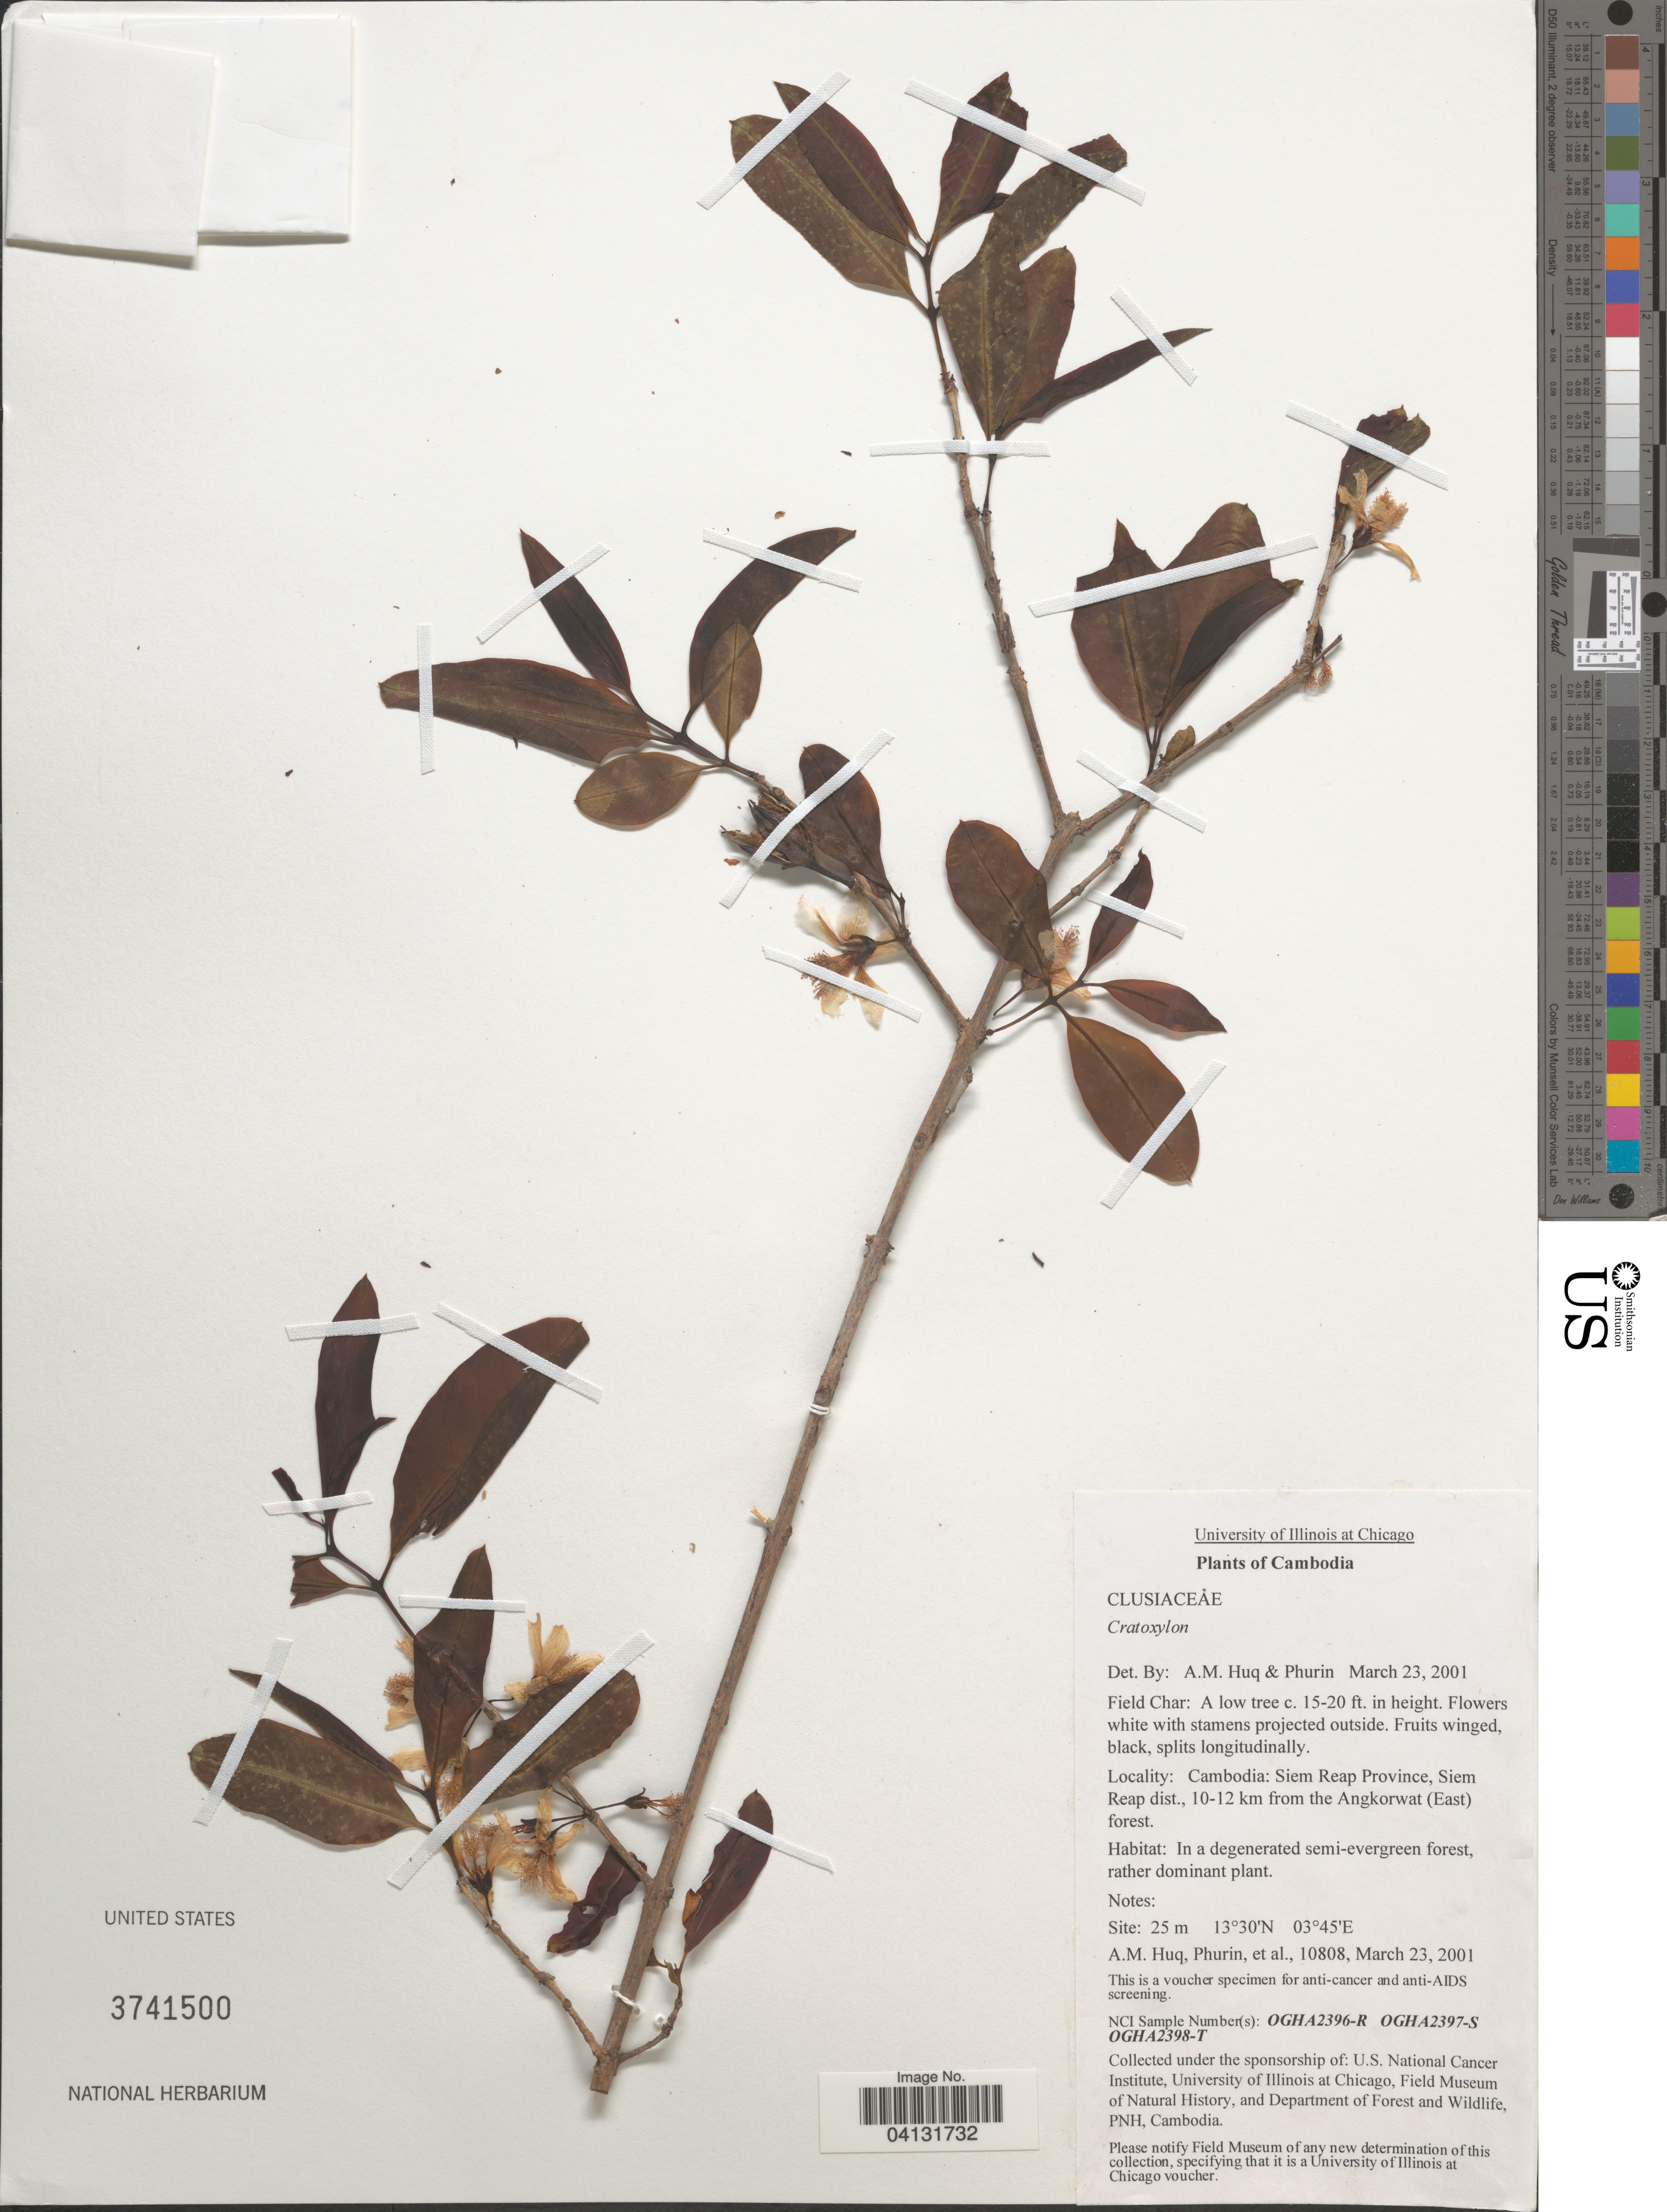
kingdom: Plantae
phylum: Tracheophyta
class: Magnoliopsida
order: Malpighiales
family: Hypericaceae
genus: Cratoxylum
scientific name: Cratoxylum sp.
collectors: A. M. Huq, -. Phurin & et al.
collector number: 10808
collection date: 2001-03-23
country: Cambodia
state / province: Siĕm Réab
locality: Siem Reap Province, Siem Reap dist., 10-12 km from the Angkorwat (East) forest.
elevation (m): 25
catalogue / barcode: US 3741500